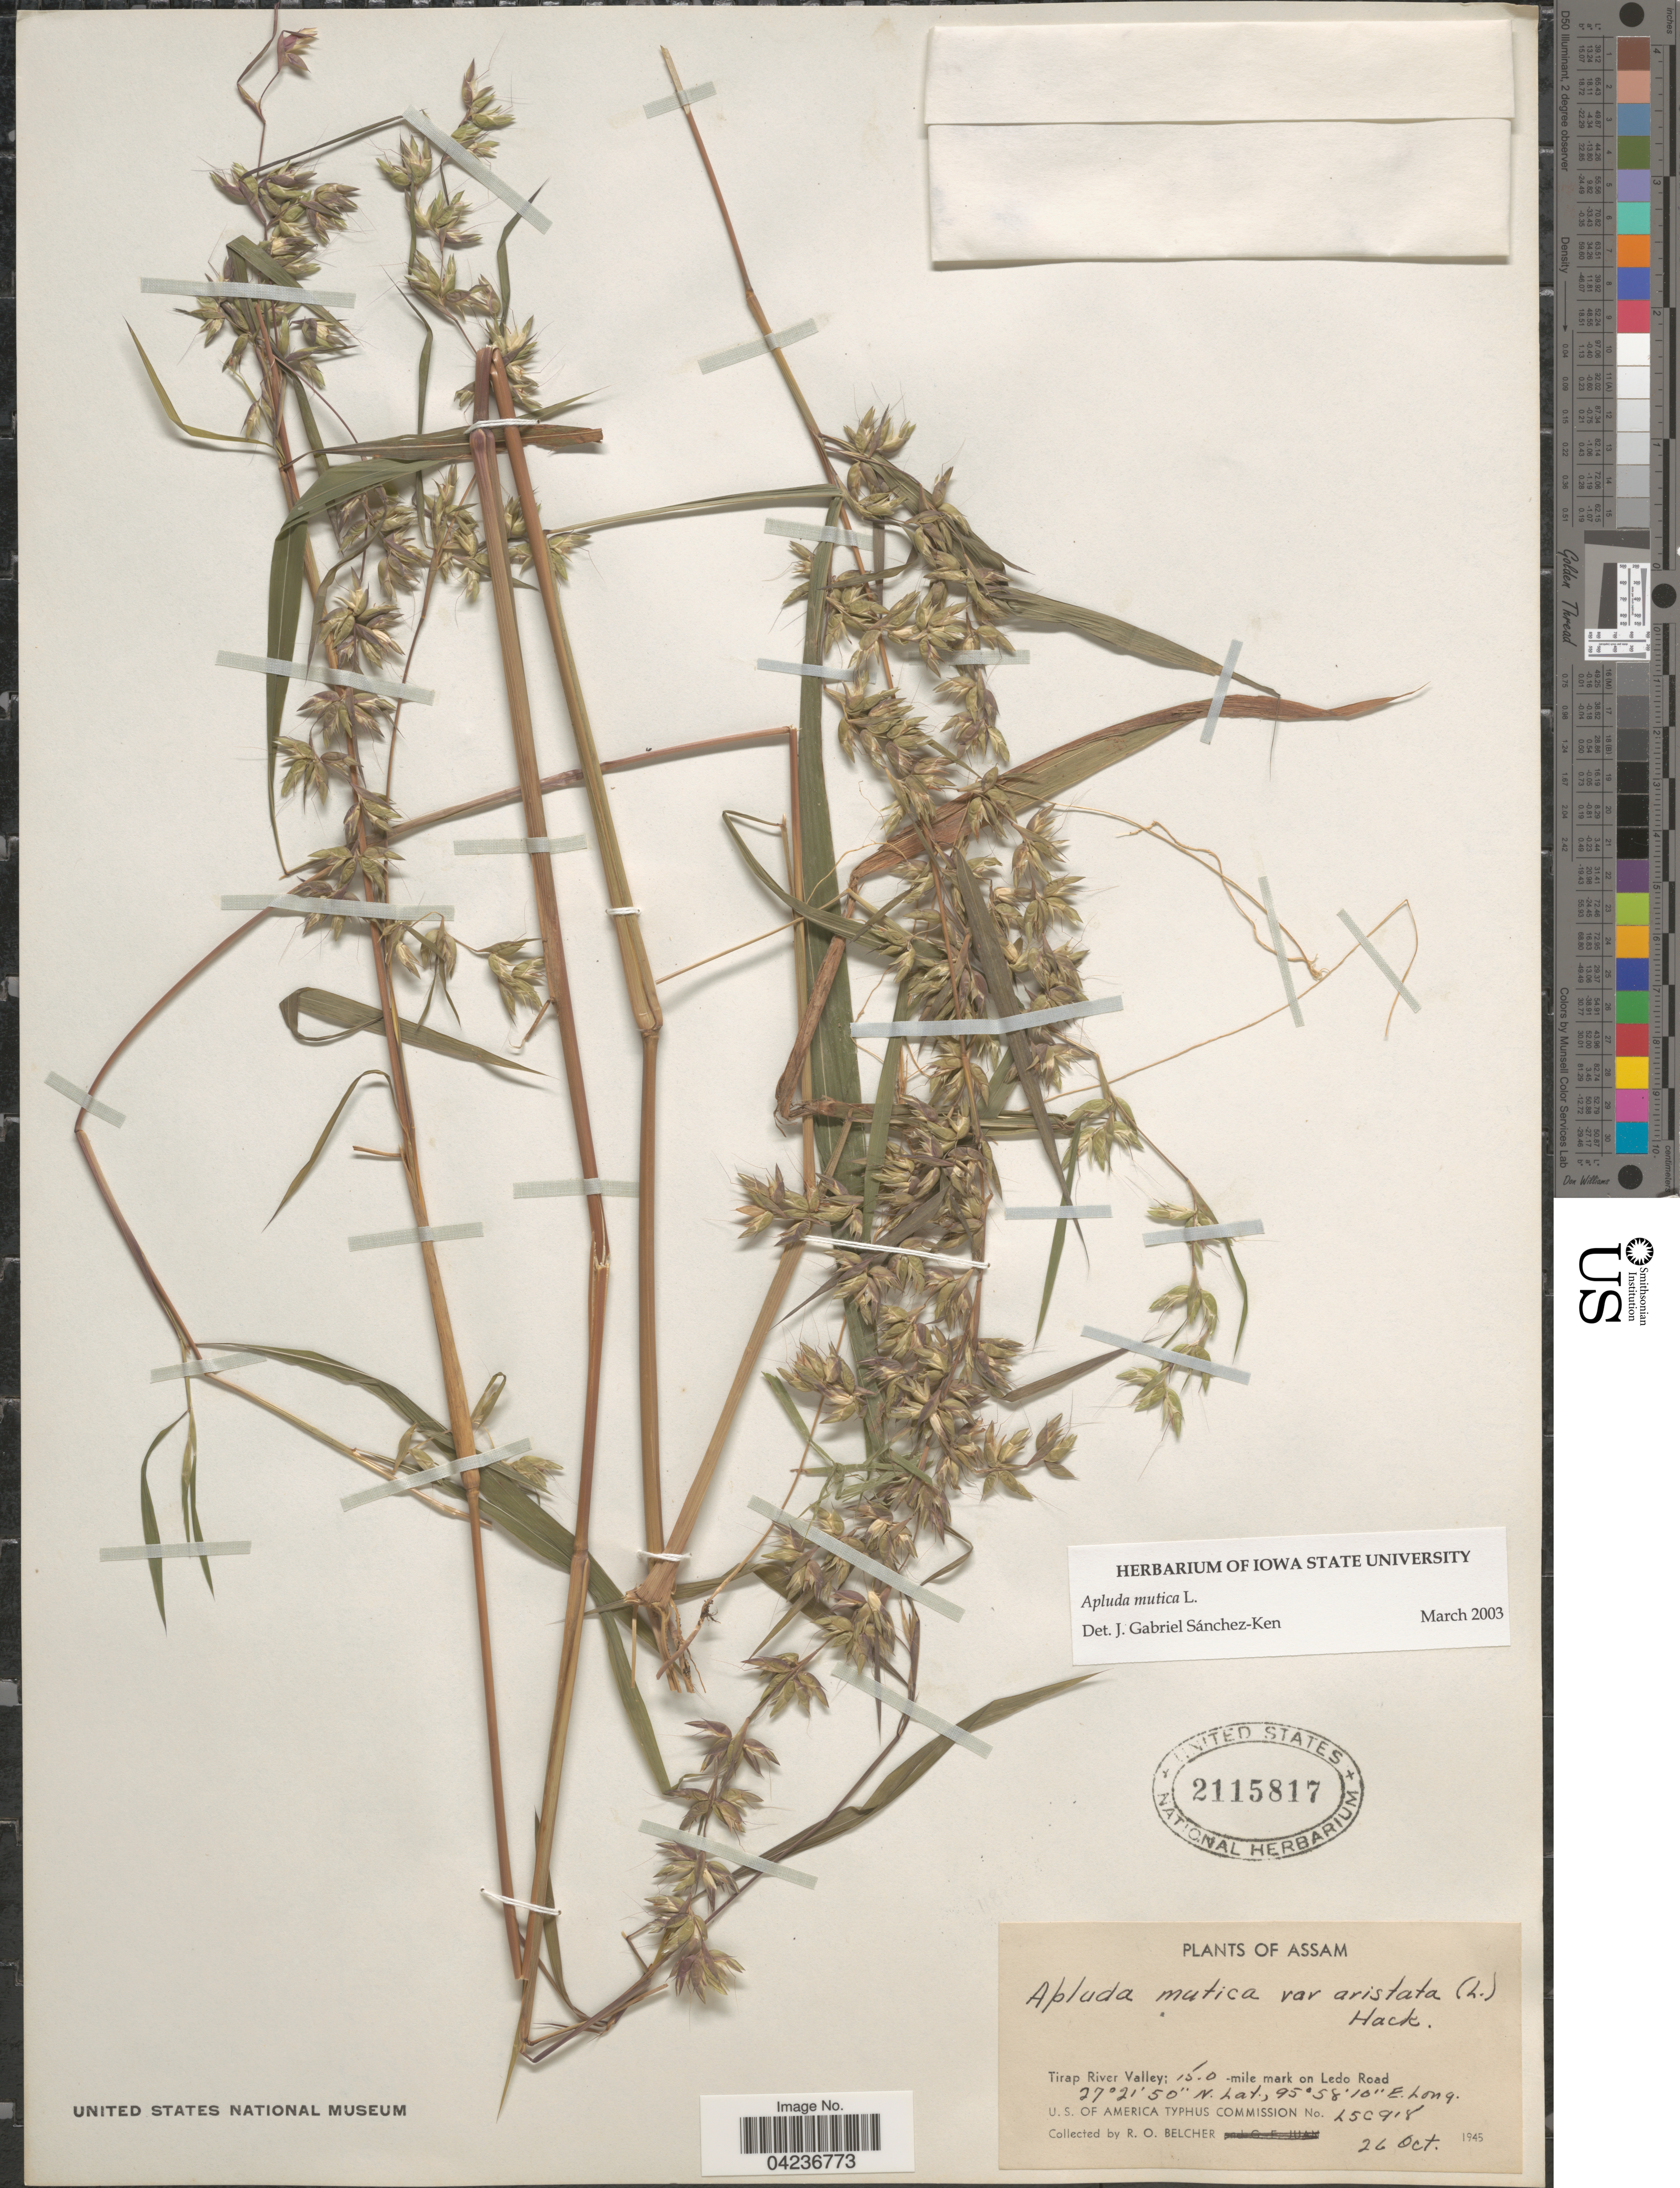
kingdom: Plantae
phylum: Tracheophyta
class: Liliopsida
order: Poales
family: Poaceae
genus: Apluda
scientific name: Apluda mutica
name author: L.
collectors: R. Belcher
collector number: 25C918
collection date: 1945-10-26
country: India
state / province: Assam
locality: Tirap River Valley: 15-0 -mile mark on Ledo Road. U. S. of America Typhus Commission.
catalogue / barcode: US 2115817